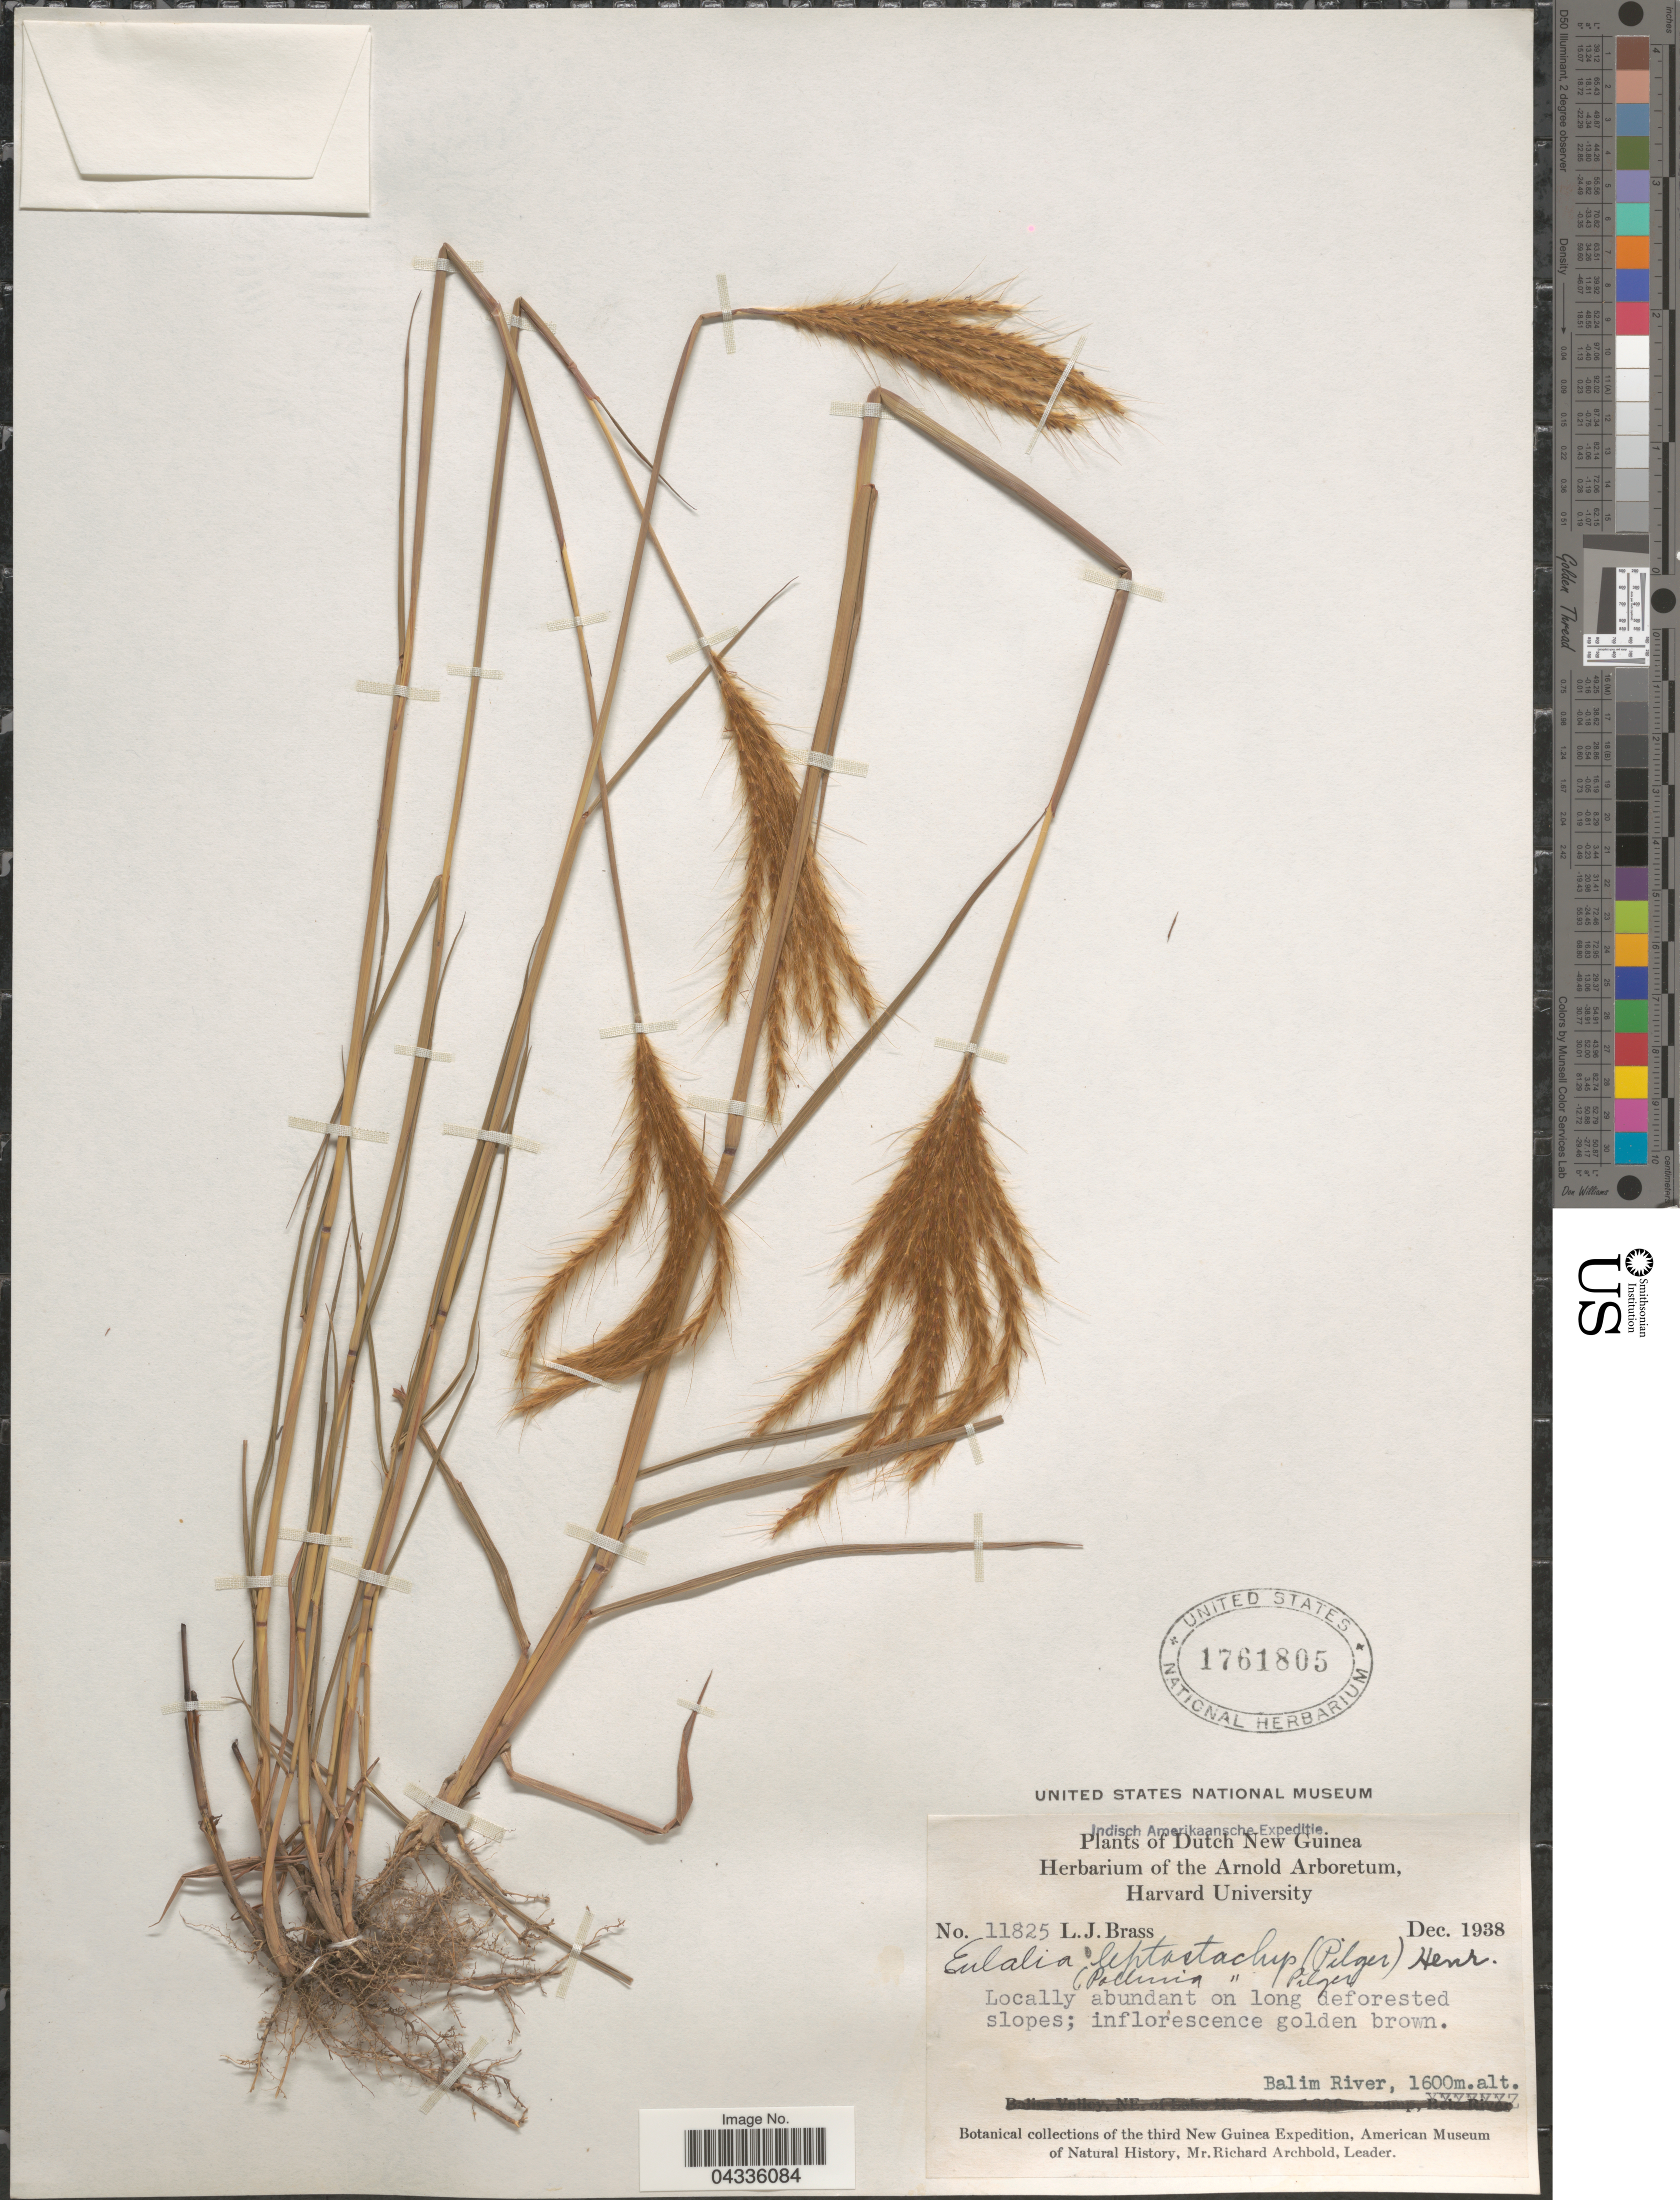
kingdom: Plantae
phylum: Tracheophyta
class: Liliopsida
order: Poales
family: Poaceae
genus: Eulalia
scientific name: Eulalia leptostachys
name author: (Pilg.) Henr.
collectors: L. J. Brass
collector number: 11825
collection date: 1938-12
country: Indonesia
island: New Guinea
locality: Indische Amerikaansche Expeditie. Dutch New Guinea. Balim River. Third New Guinea Expedition.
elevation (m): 1600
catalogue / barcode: US 1761805